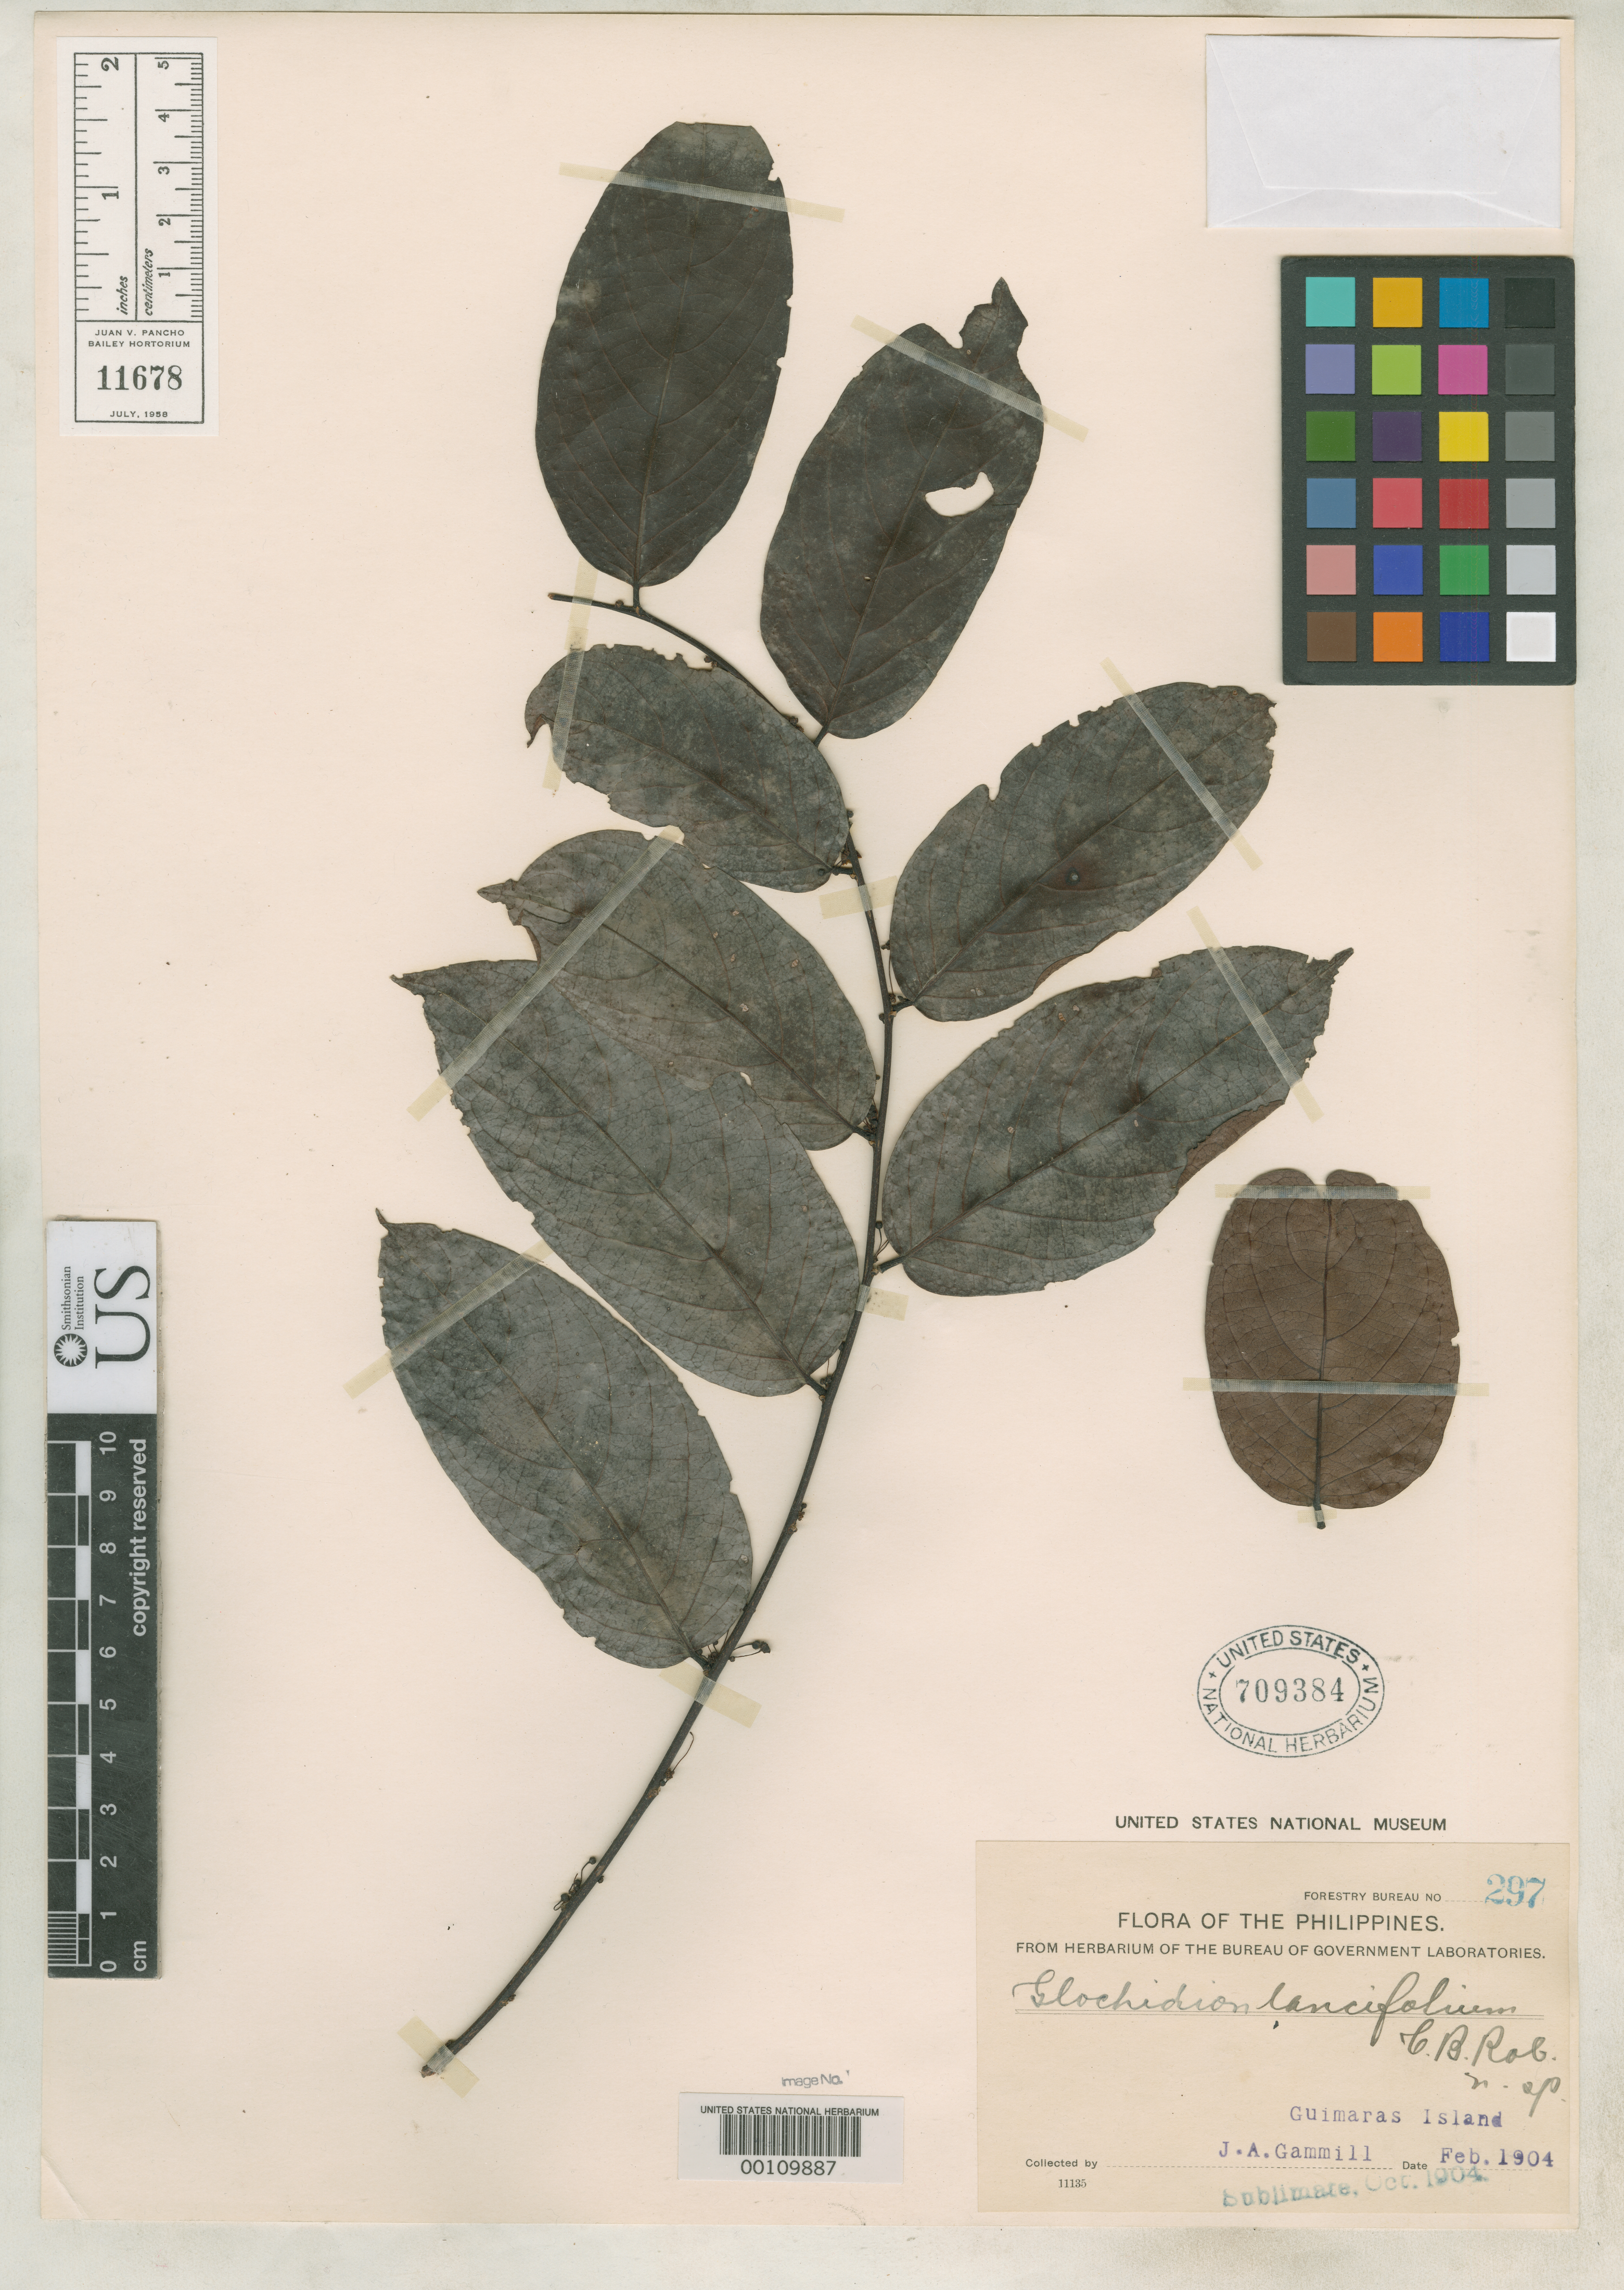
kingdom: Plantae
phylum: Tracheophyta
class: Magnoliopsida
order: Malpighiales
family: Phyllanthaceae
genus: Glochidion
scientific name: Glochidion lancifolium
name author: C.B. Rob.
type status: Type Collection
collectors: J. Gammill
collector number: Bur. Sci. 297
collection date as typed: Feb 1904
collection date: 1904-02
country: Philippines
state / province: Western Visayas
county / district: Iloilo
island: Guimaras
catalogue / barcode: US 709384